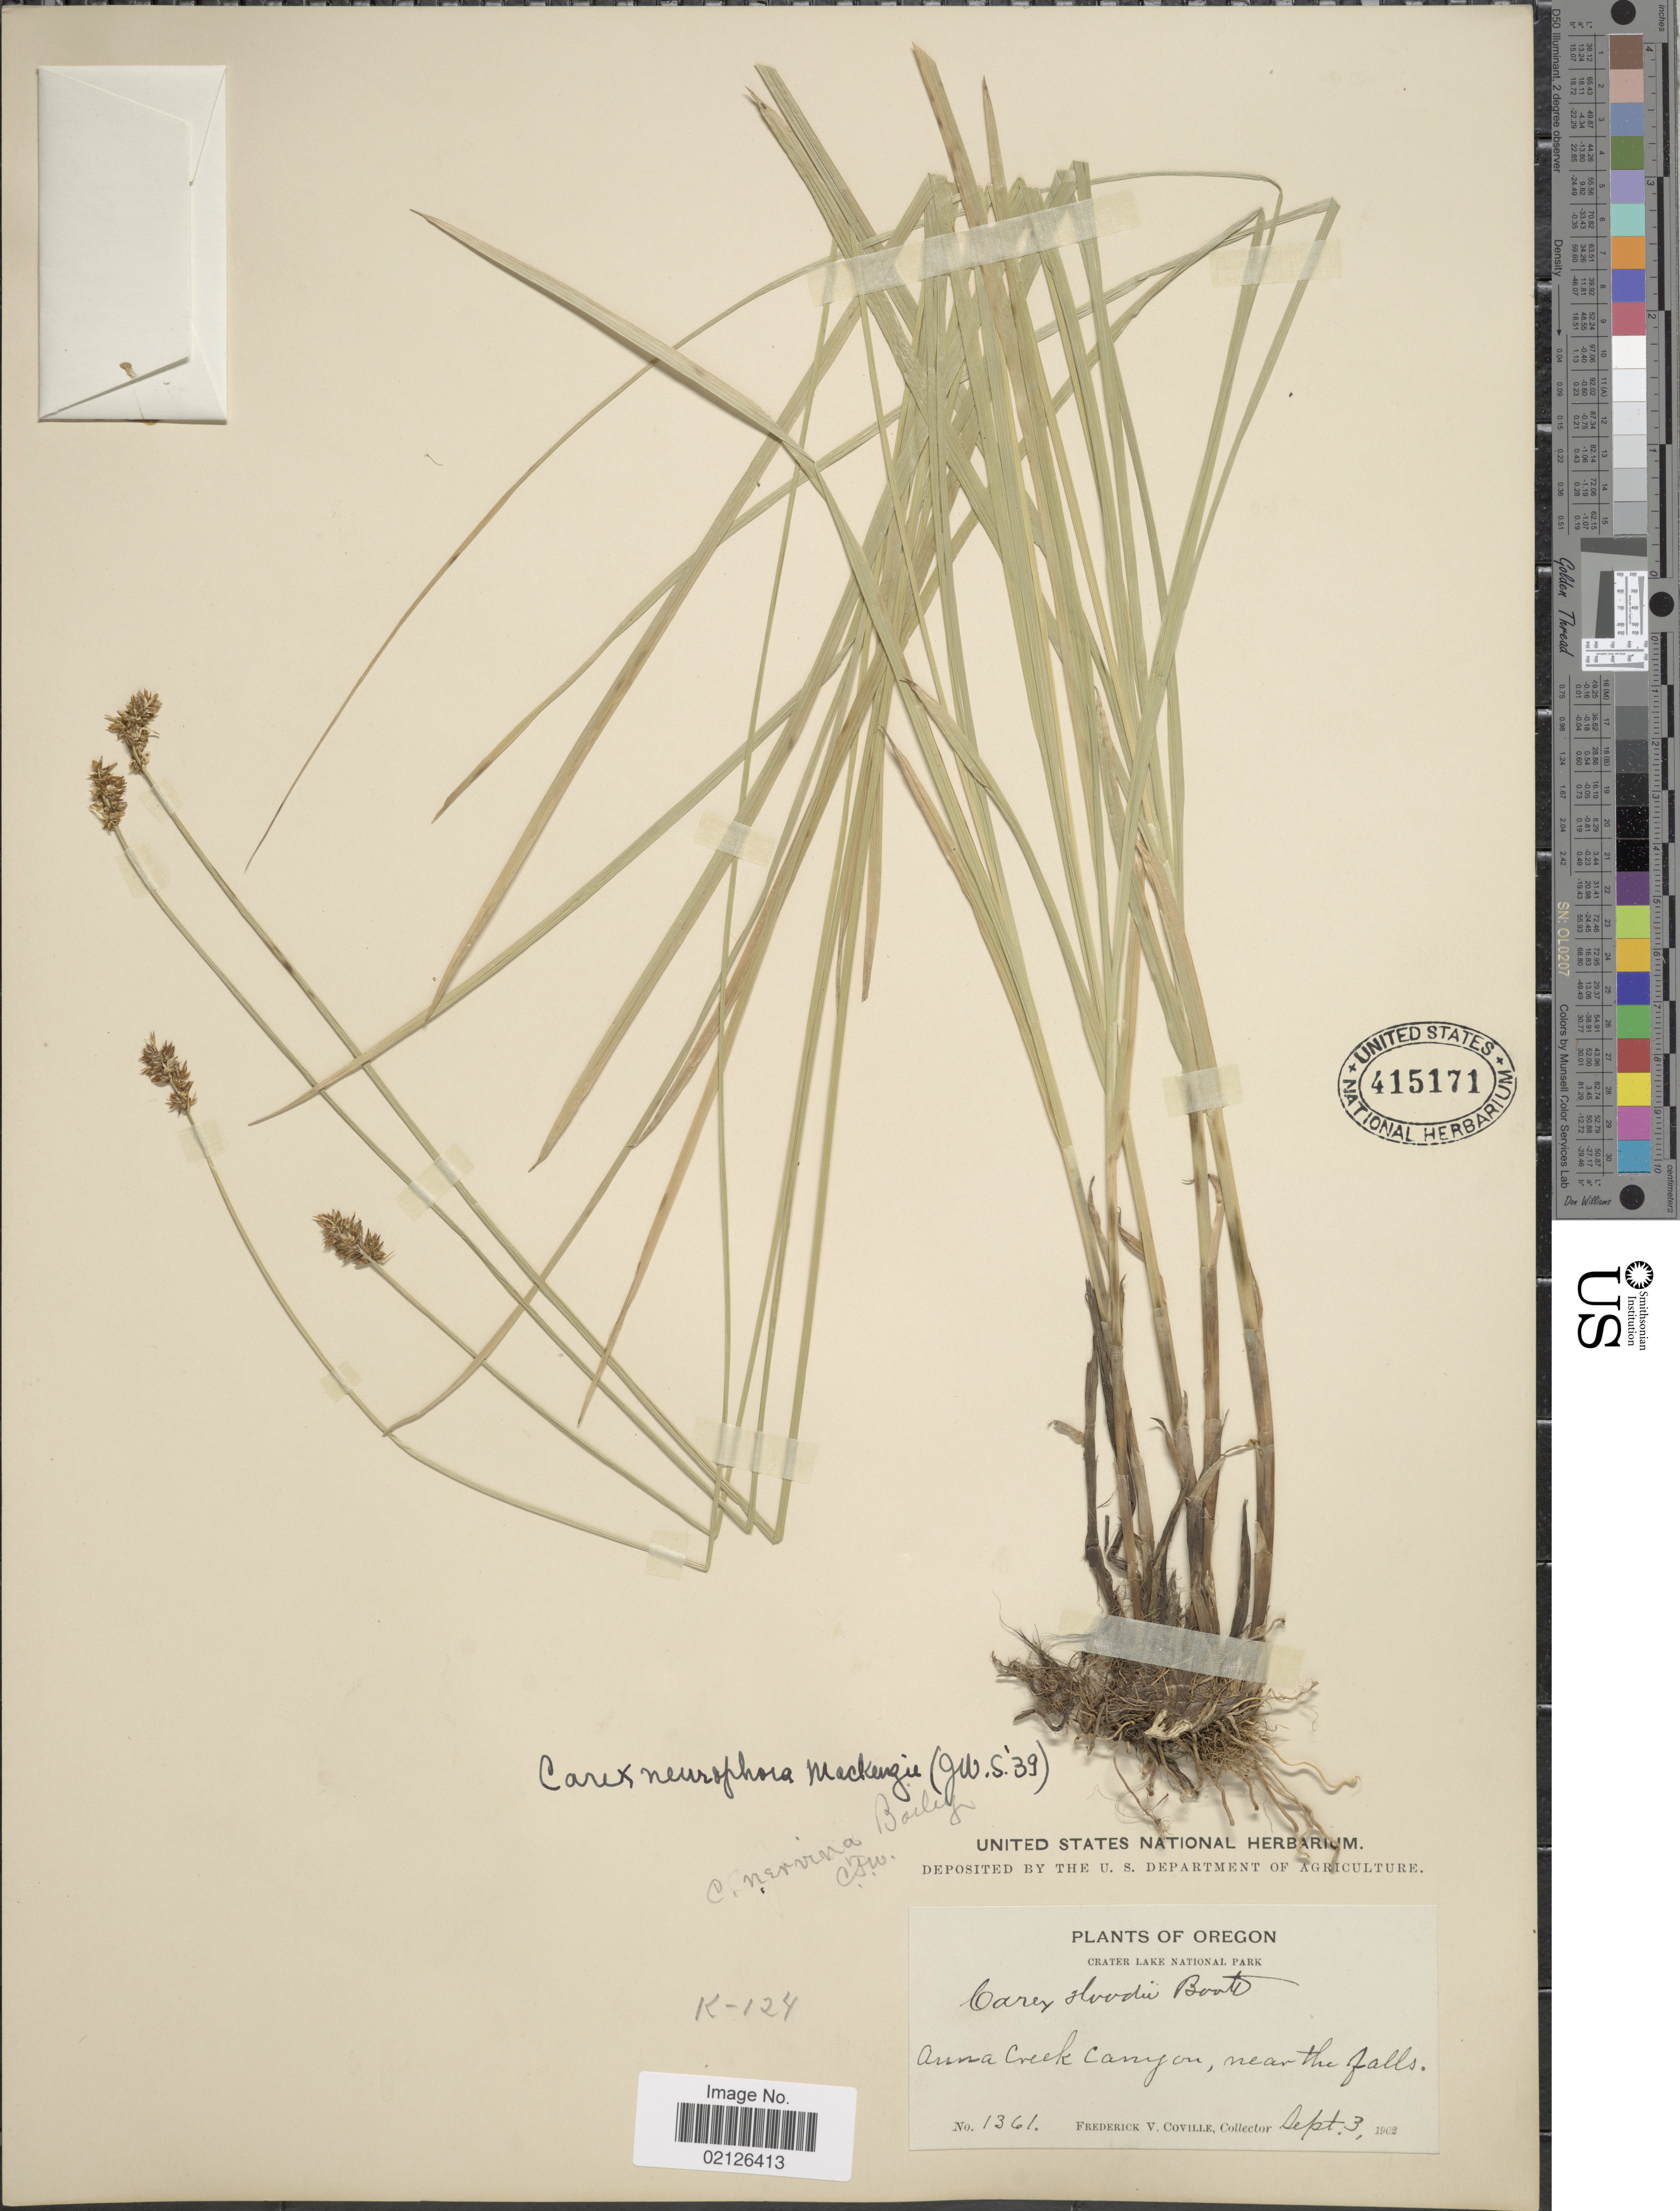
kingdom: Plantae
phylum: Tracheophyta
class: Liliopsida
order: Poales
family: Cyperaceae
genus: Carex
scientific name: Carex neurophora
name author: Mack.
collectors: F. V. Coville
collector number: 1361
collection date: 1902-09-03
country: United States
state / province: Oregon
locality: Crater Lake National Park, Anna Creek Canyon, near the falls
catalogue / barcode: US 415171